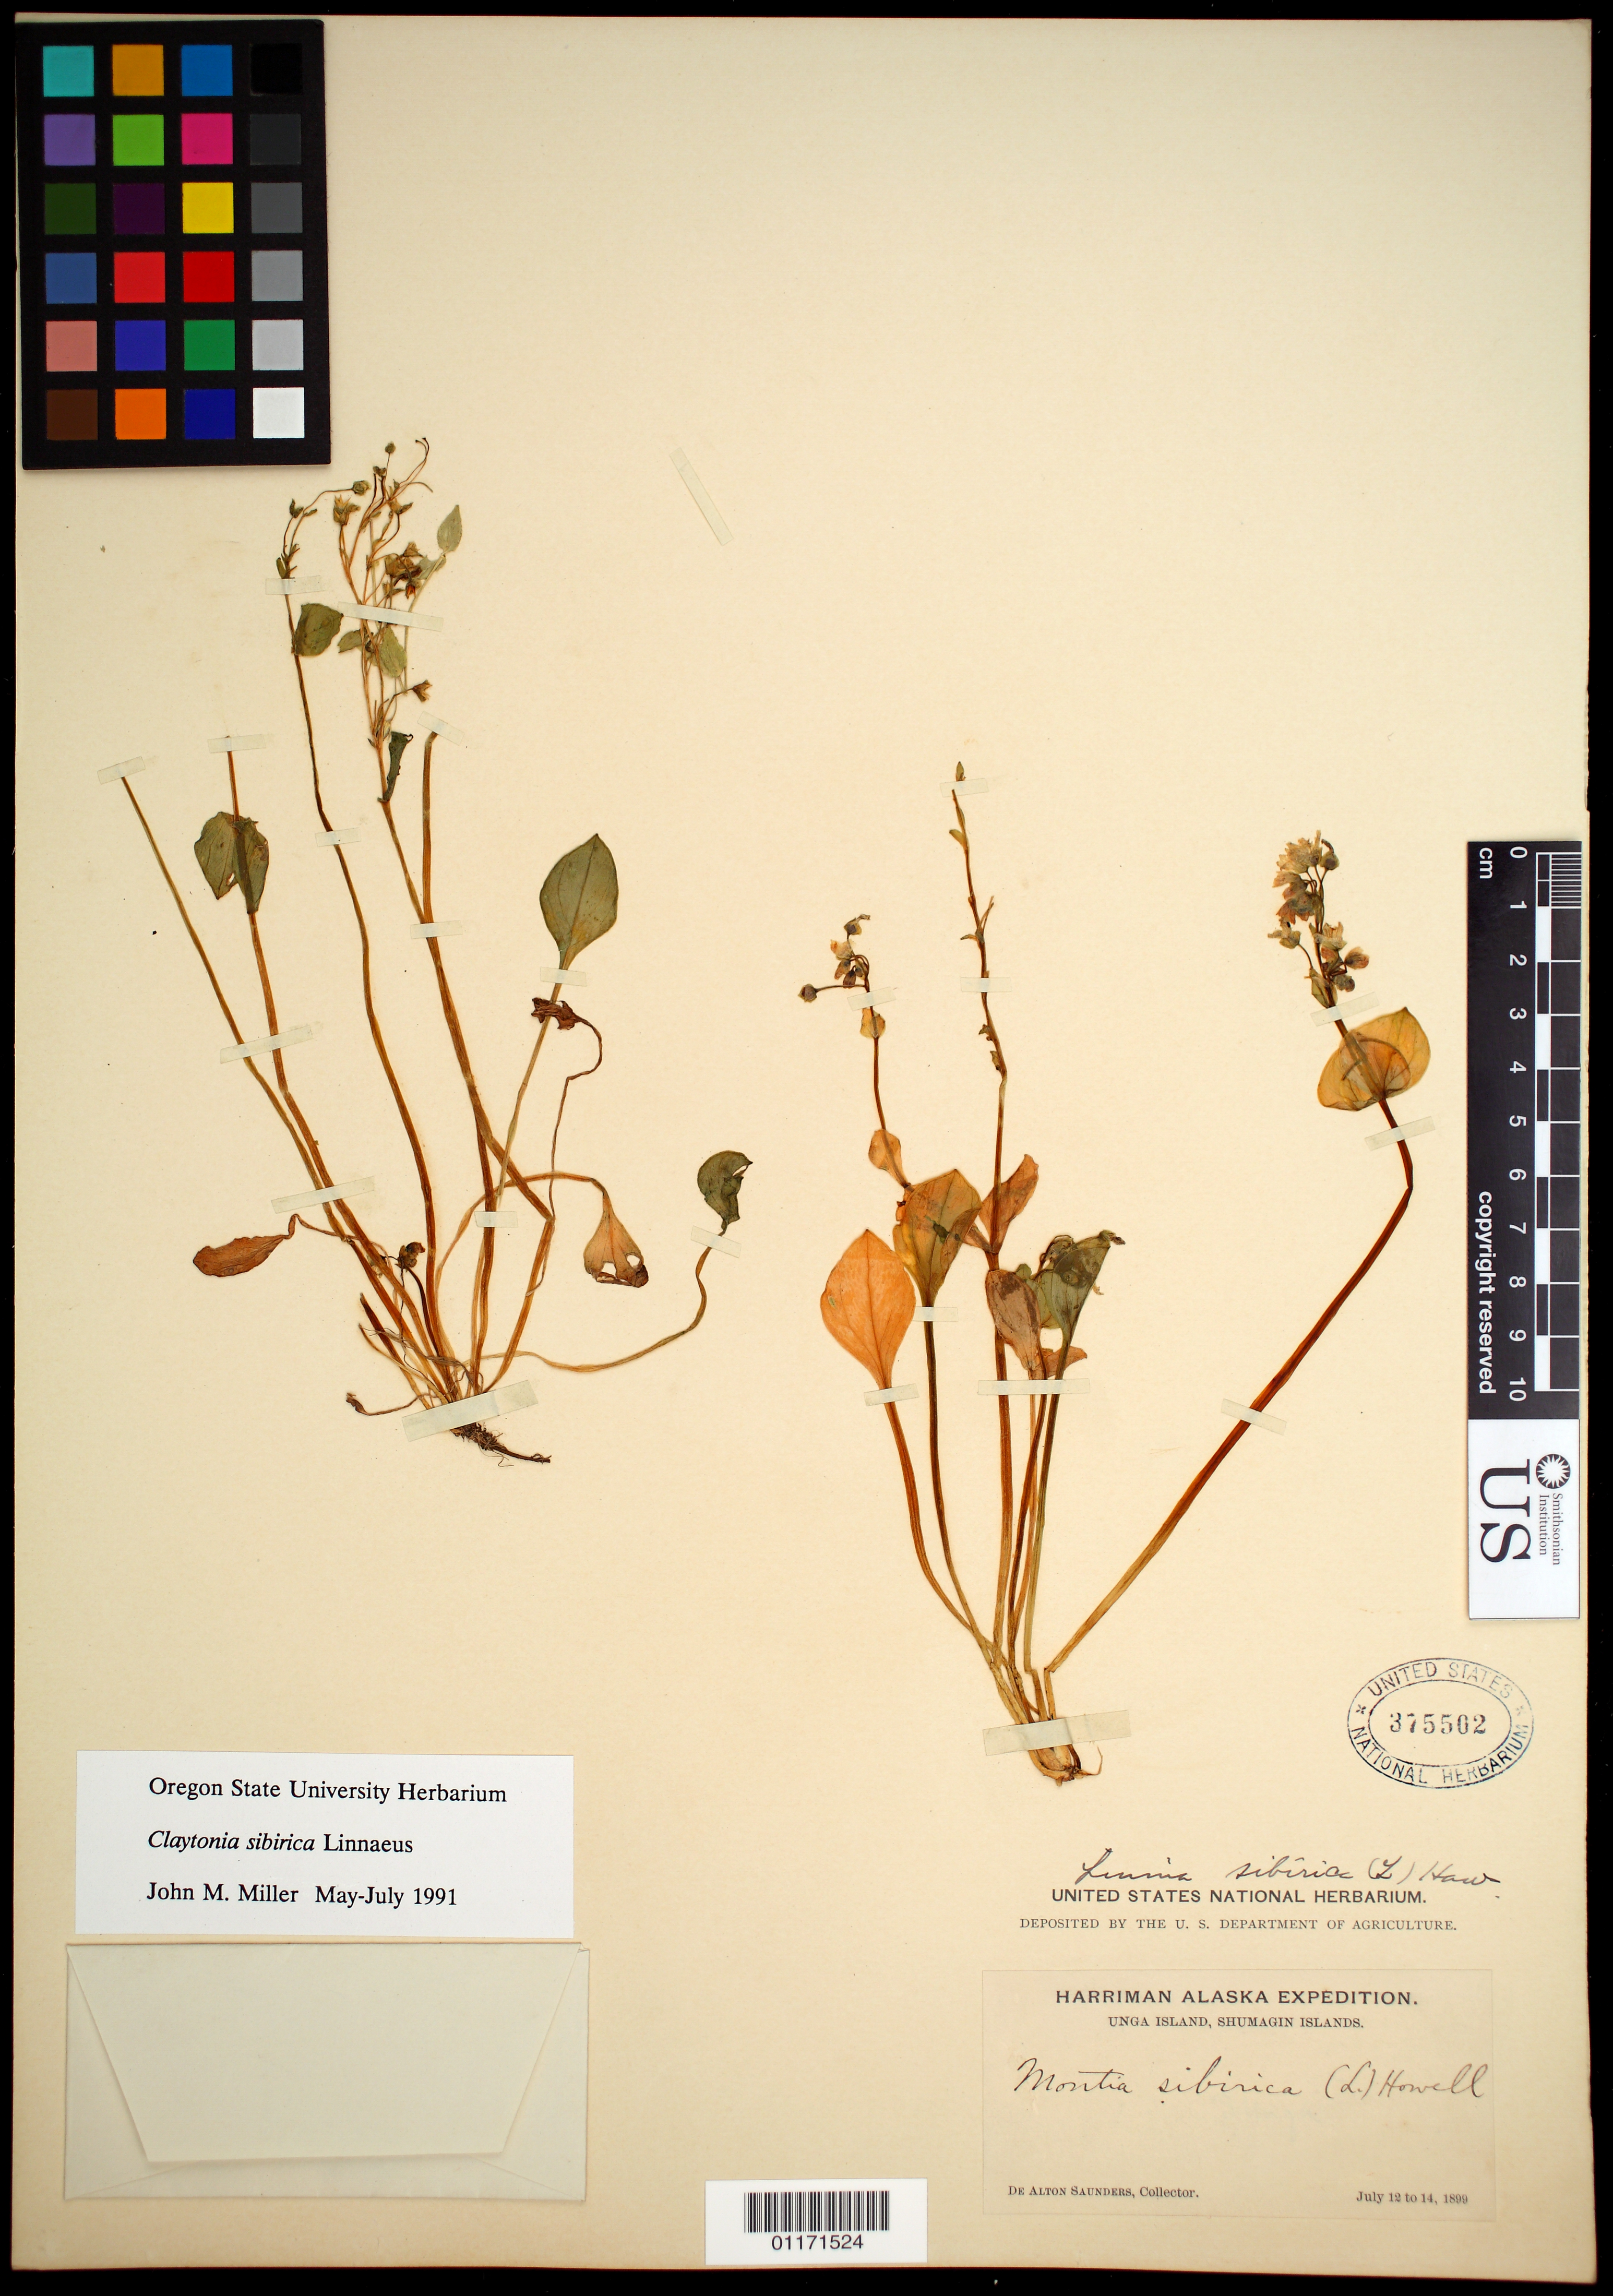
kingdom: Plantae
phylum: Tracheophyta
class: Magnoliopsida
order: Caryophyllales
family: Montiaceae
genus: Claytonia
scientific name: Claytonia sibirica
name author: L.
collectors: D. Saunders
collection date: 1899-07-12/1899-07-14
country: United States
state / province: Alaska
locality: Unga Island, Shumagin Islands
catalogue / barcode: US 375502